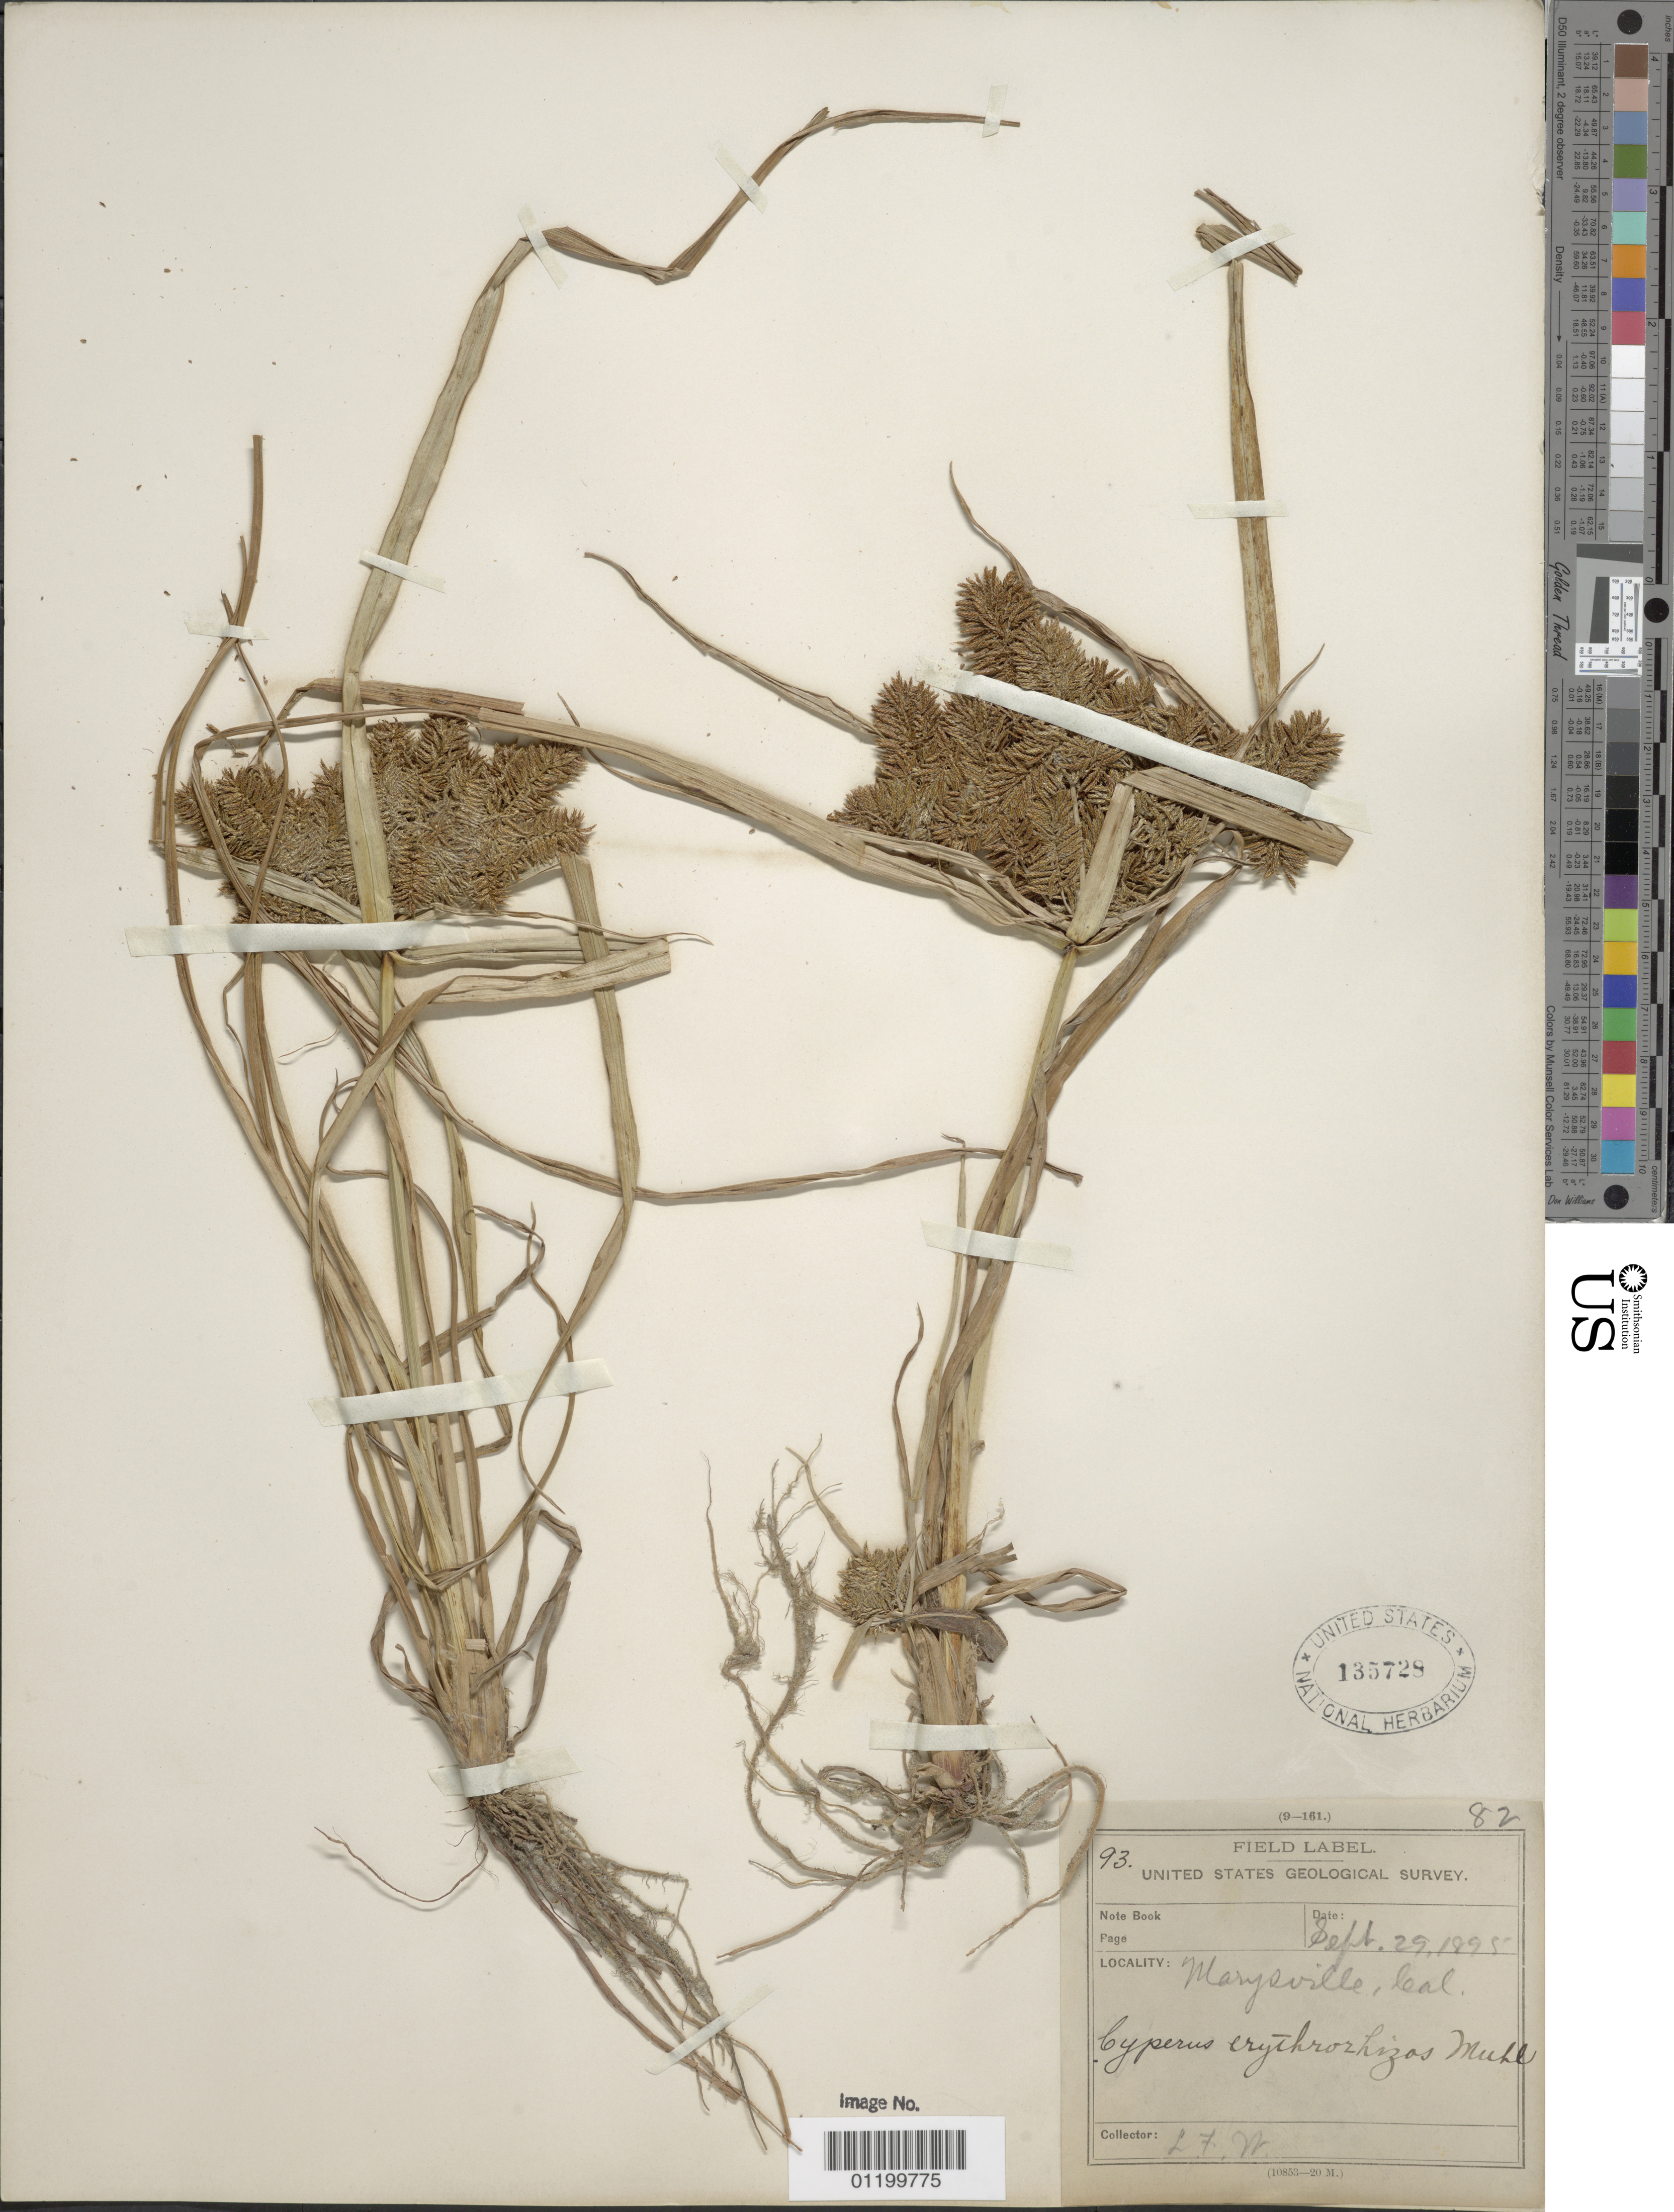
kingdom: Plantae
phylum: Tracheophyta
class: Liliopsida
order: Poales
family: Cyperaceae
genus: Cyperus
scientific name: Cyperus erythrorhizos Muhl.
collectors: L. F. Ward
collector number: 93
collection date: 1895-09-29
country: United States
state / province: California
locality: Marysville.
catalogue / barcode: US 135728